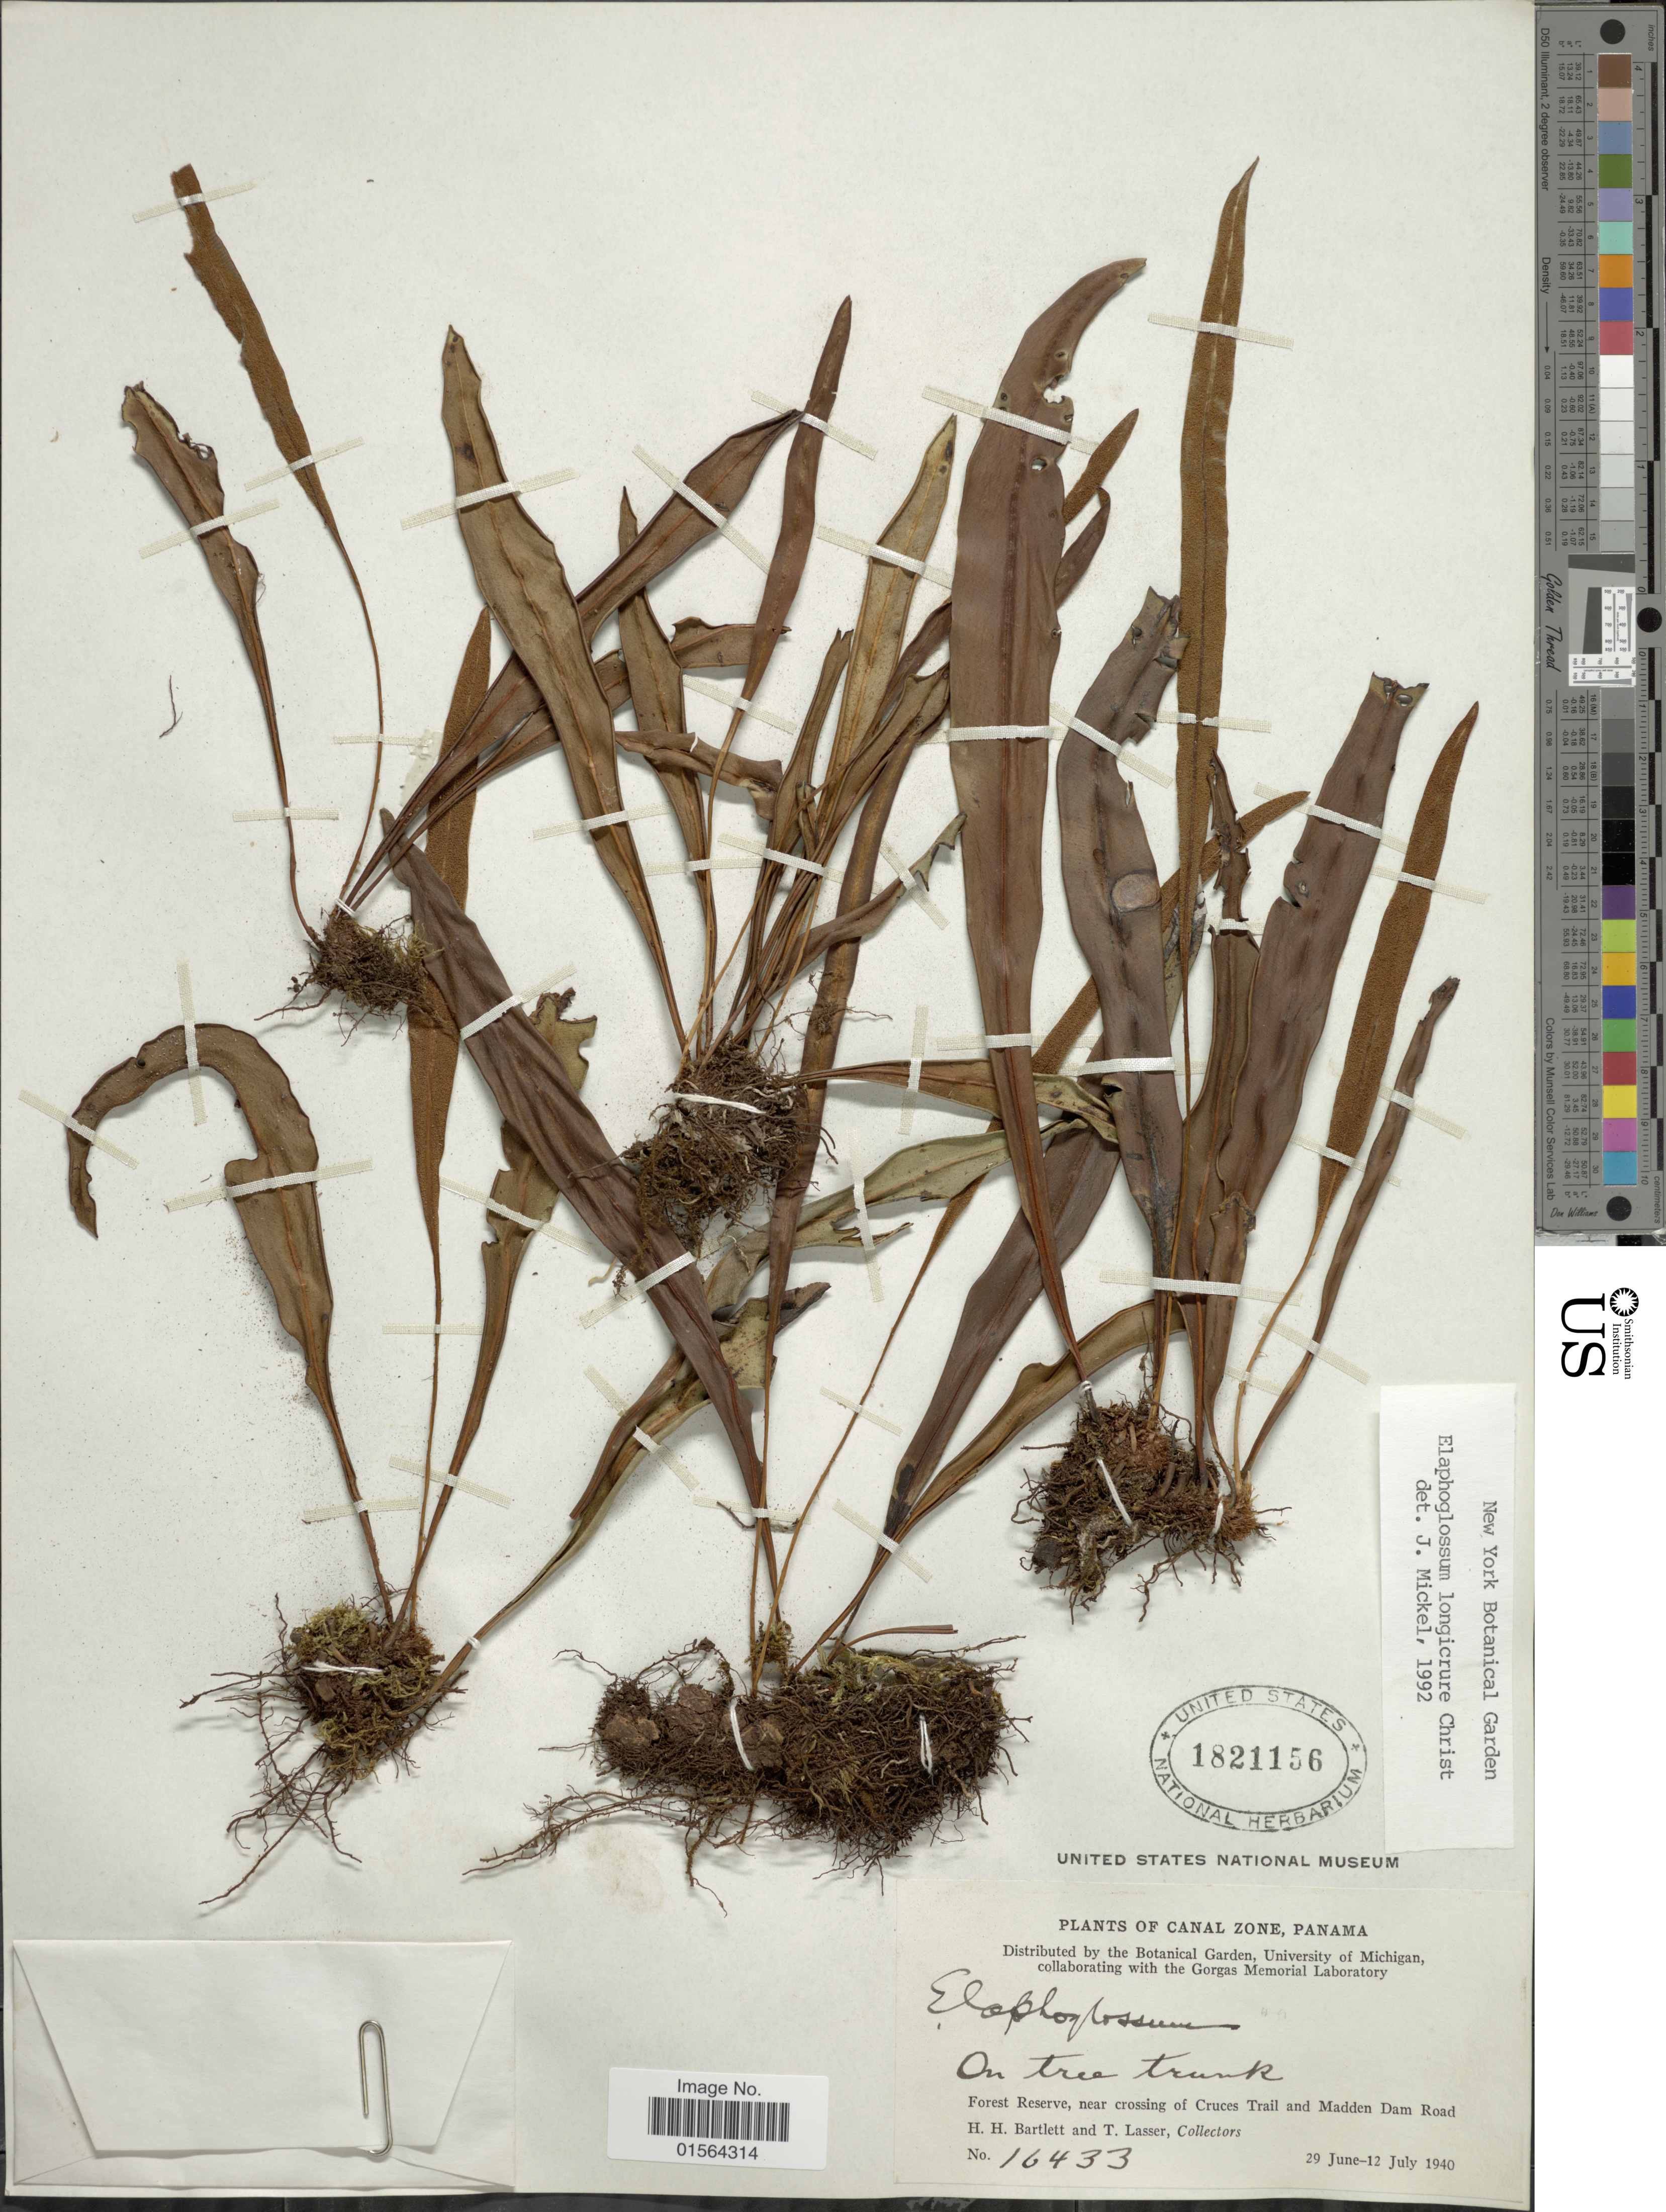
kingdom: Plantae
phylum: Tracheophyta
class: Polypodiopsida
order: Polypodiales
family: Dryopteridaceae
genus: Elaphoglossum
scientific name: Elaphoglossum longicrure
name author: Christ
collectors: H. H. Bartlett & T. Lasser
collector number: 16433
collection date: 1940-06-29/1940-07-12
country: Panama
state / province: Colón / Panamá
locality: Canal Zone, Forestreserve, near crossing of Cruces Trail and Madden Dam Road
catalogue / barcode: US 1821156